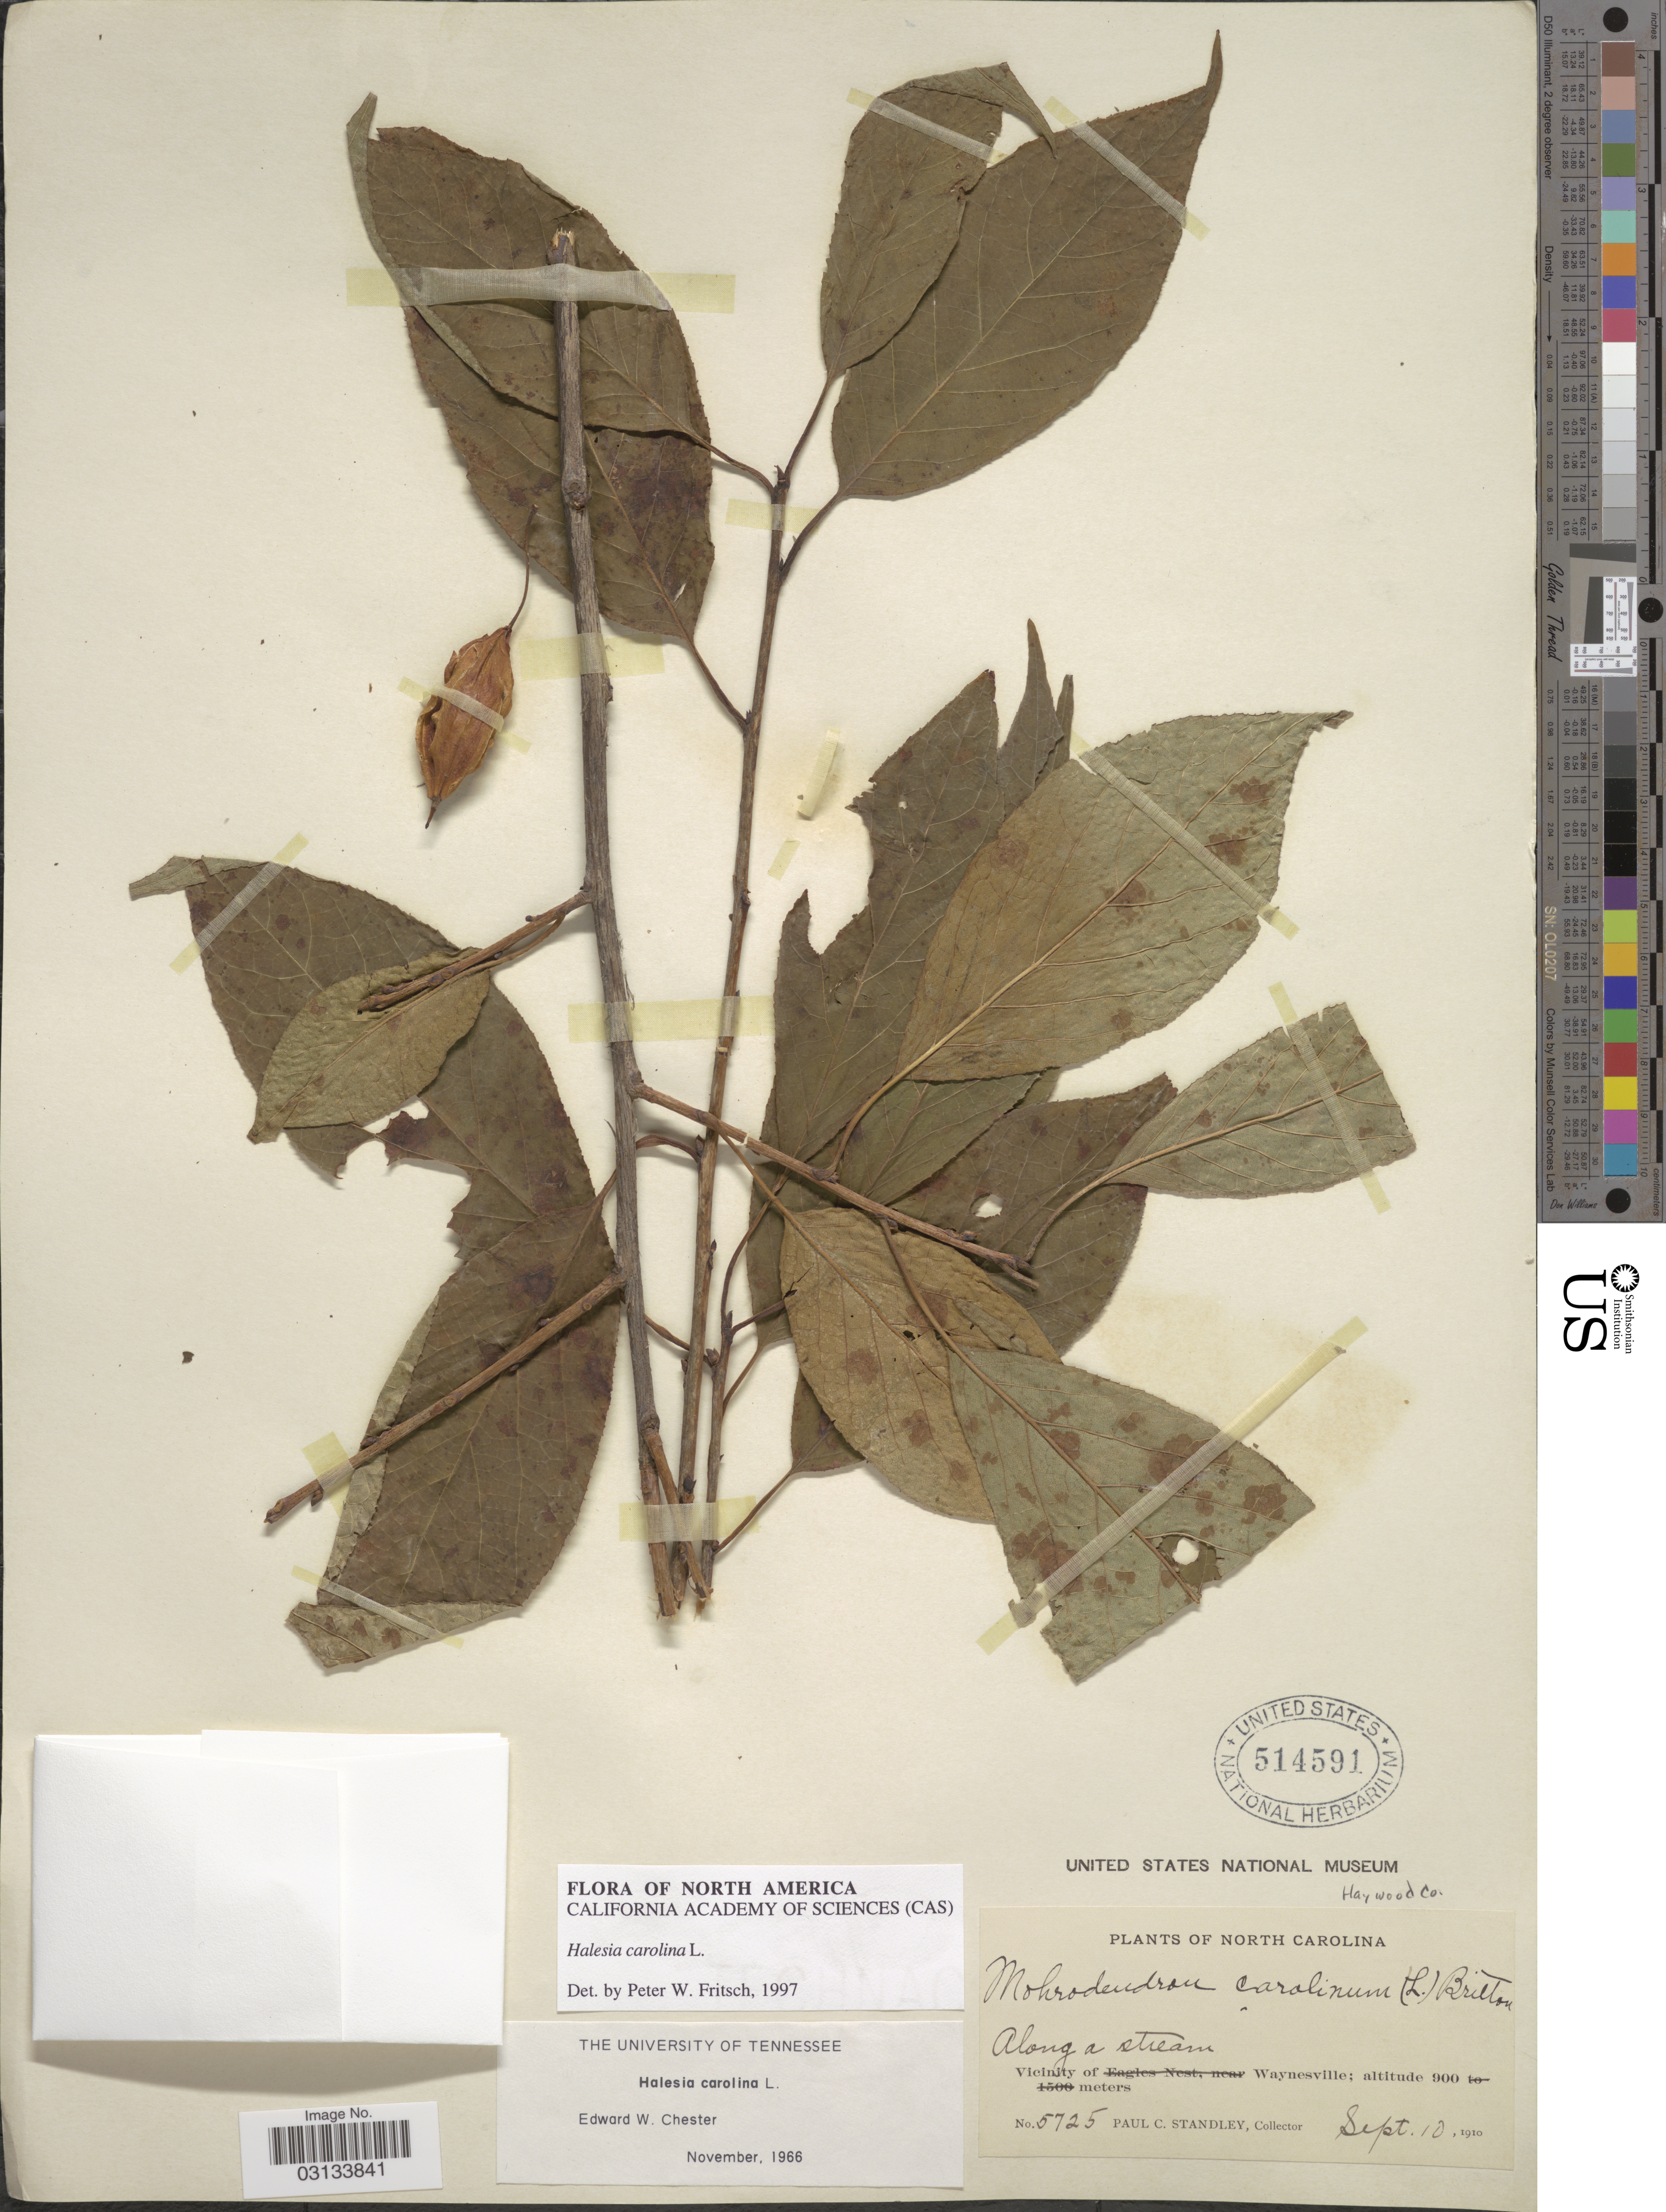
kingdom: Plantae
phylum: Tracheophyta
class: Magnoliopsida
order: Ericales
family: Styracaceae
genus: Halesia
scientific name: Halesia carolina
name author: L.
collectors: P. C. Standley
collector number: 5725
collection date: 1910-09-10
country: United States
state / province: North Carolina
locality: Along a stream. Vicinity of Waynesville. Haywood Co.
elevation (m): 900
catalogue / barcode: US 514591